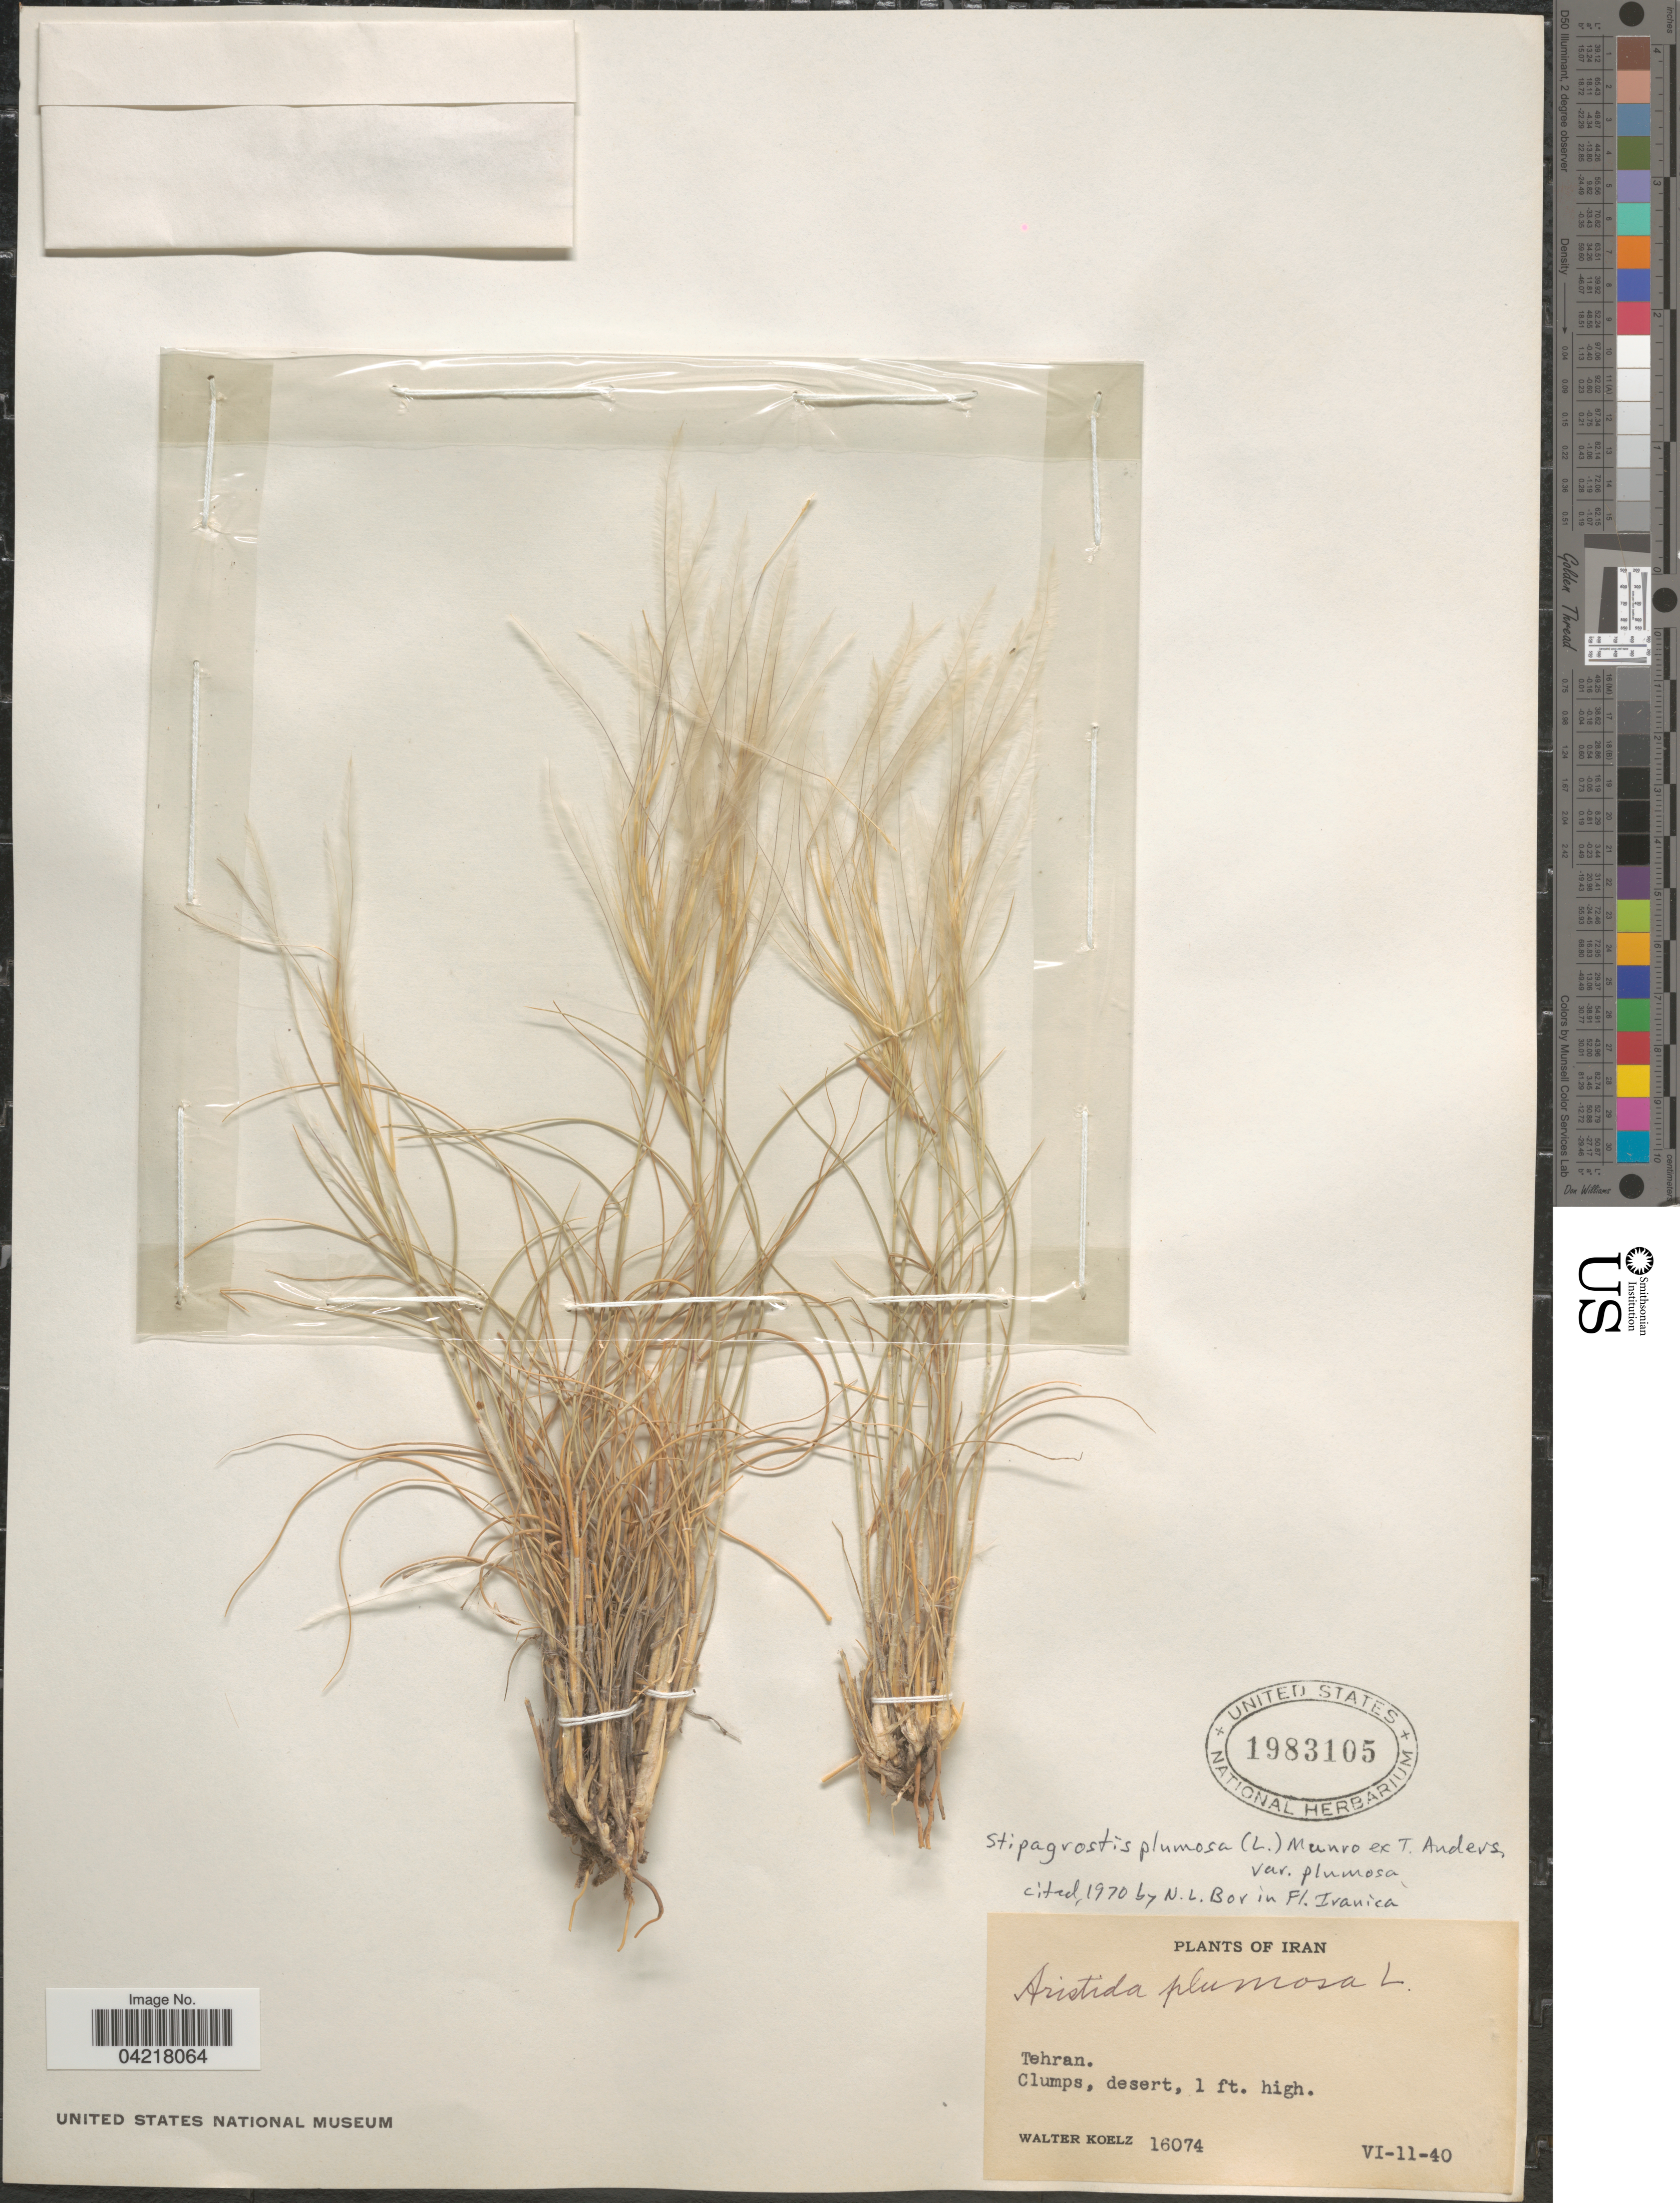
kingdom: Plantae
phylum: Tracheophyta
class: Liliopsida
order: Poales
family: Poaceae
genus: Stipagrostis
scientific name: Stipagrostis plumosa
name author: (L.) Munro ex T. Anderson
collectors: W. N. Koelz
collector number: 16074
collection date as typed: Transcribed d/m/y: 11/6/40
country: Iran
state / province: Tehran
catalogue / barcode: US 1983105